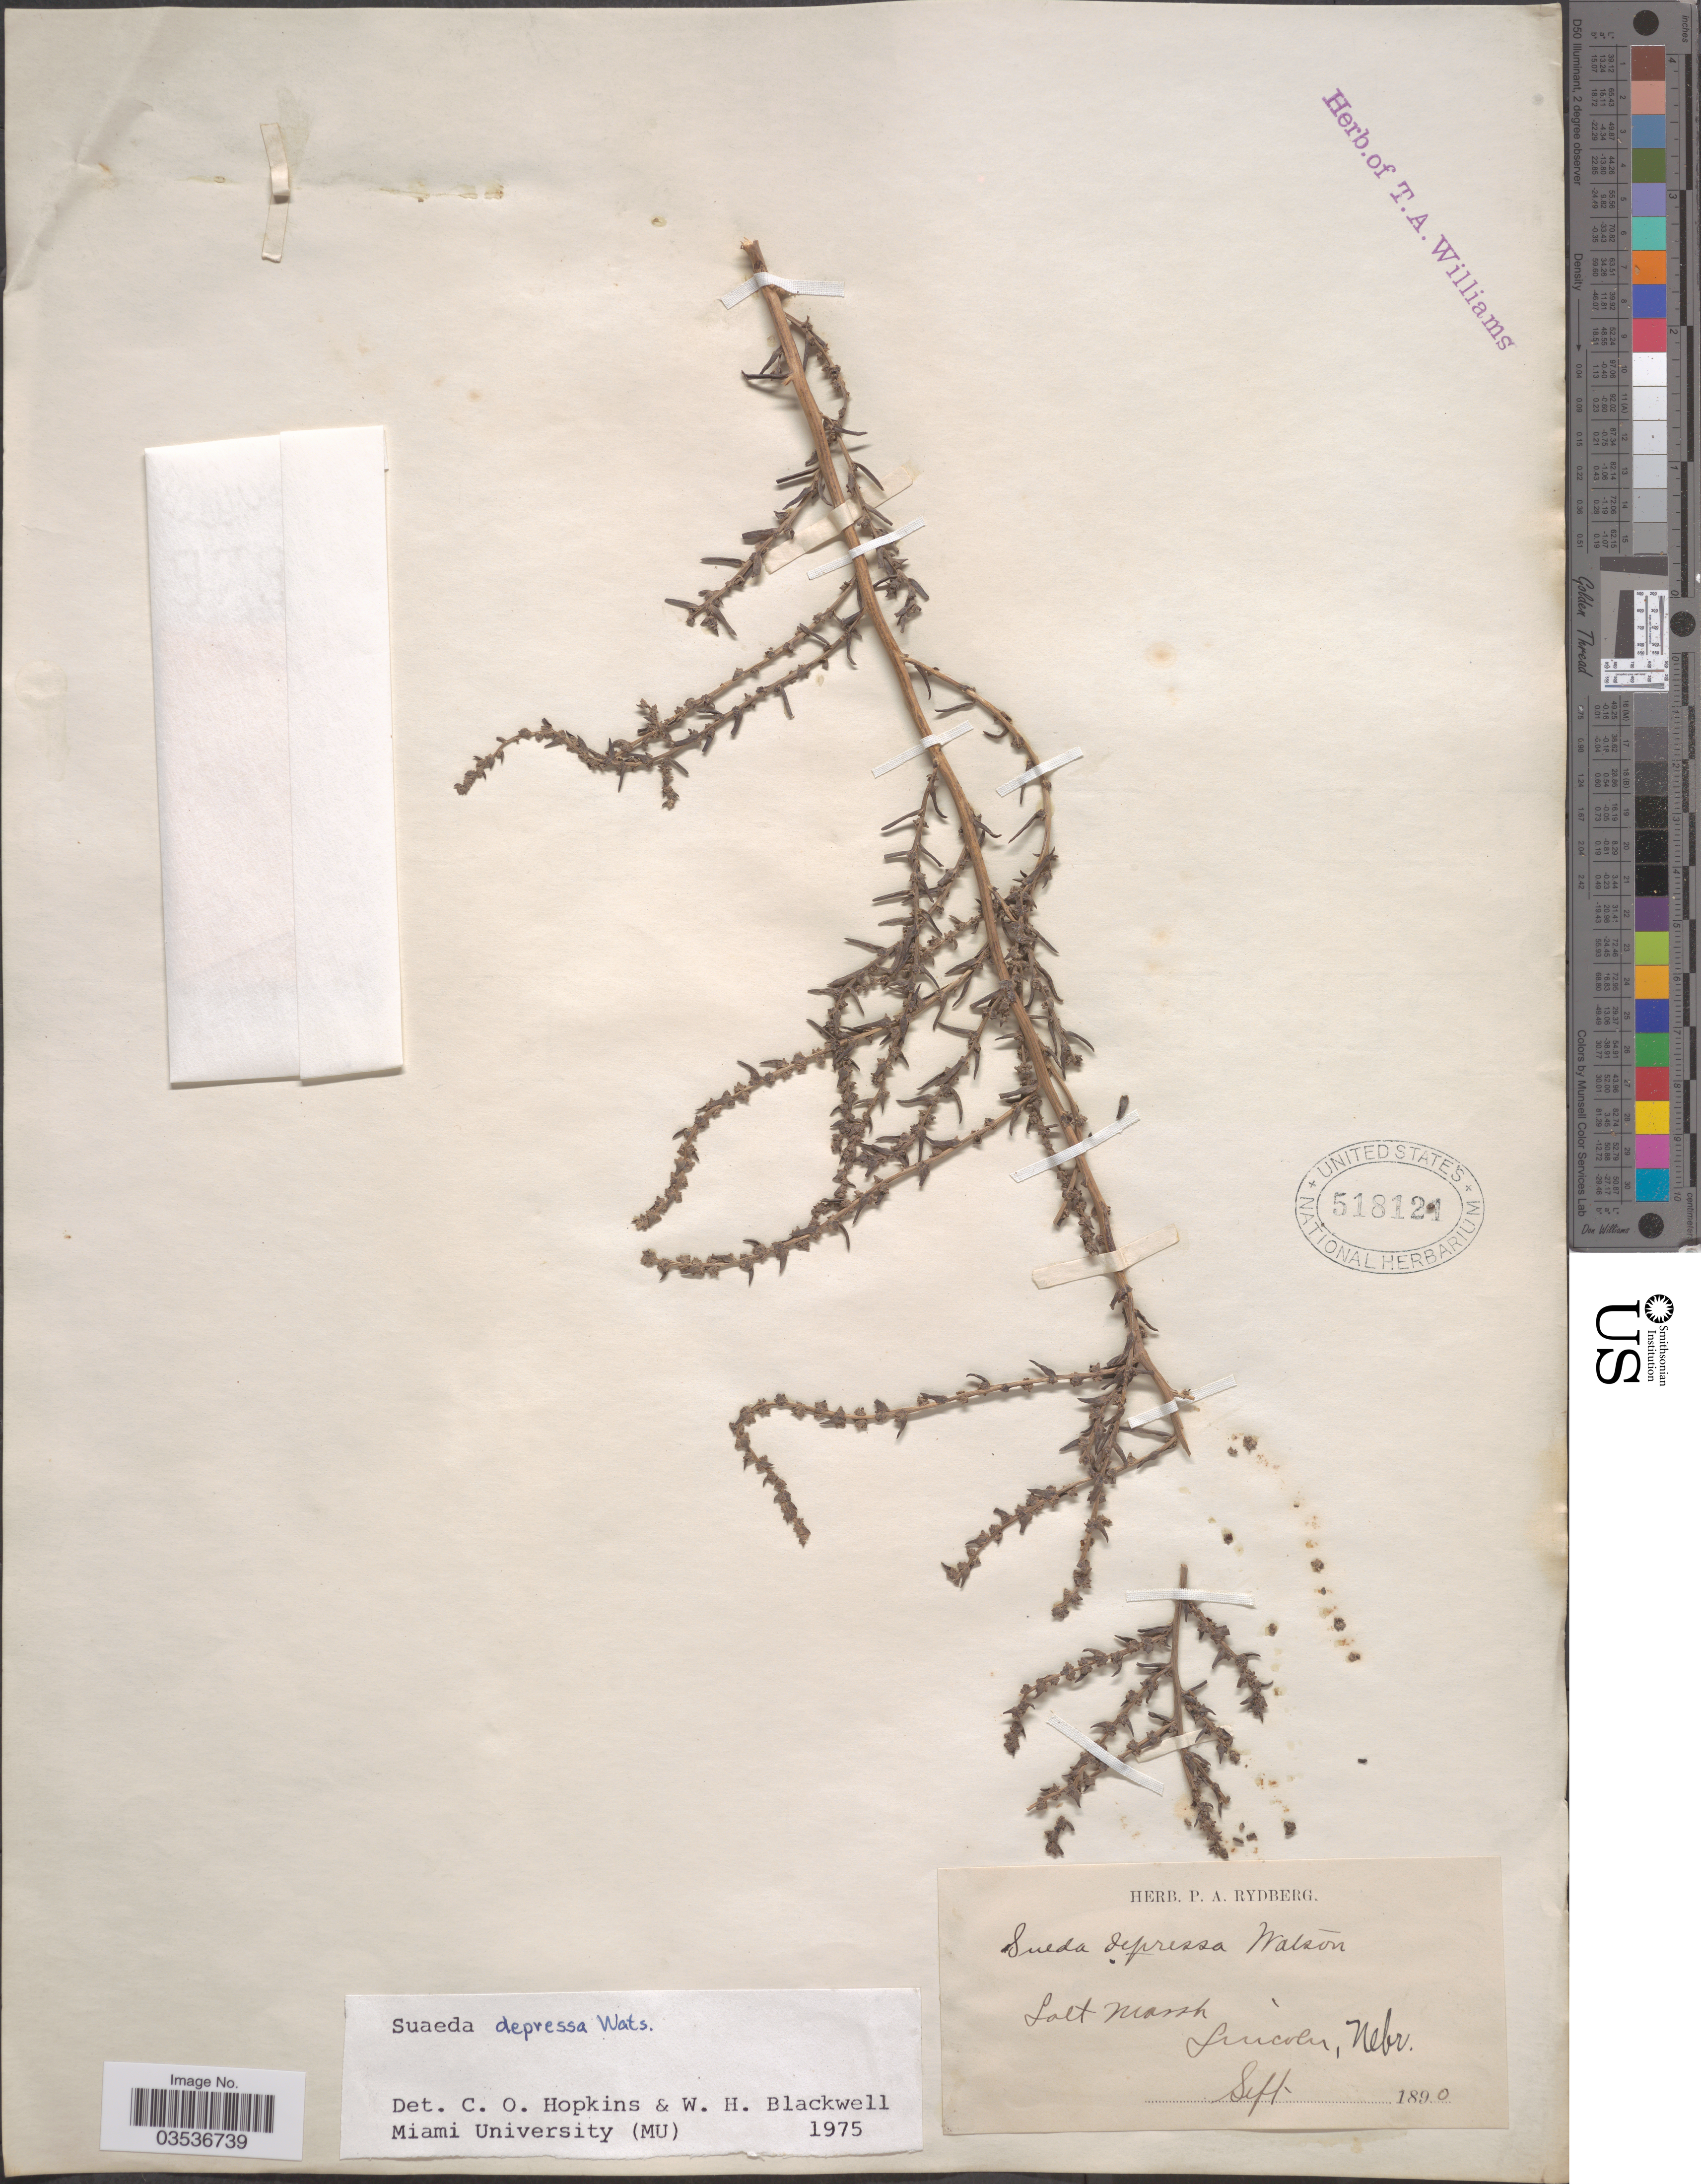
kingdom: Plantae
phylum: Tracheophyta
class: Magnoliopsida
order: Caryophyllales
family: Amaranthaceae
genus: Suaeda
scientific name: Suaeda depressa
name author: (Pursh) S. Watson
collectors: ex herb. P. A. Rydberg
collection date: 1890-09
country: United States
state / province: Nebraska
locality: Salt marsh, Lincoln.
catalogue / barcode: US 518121